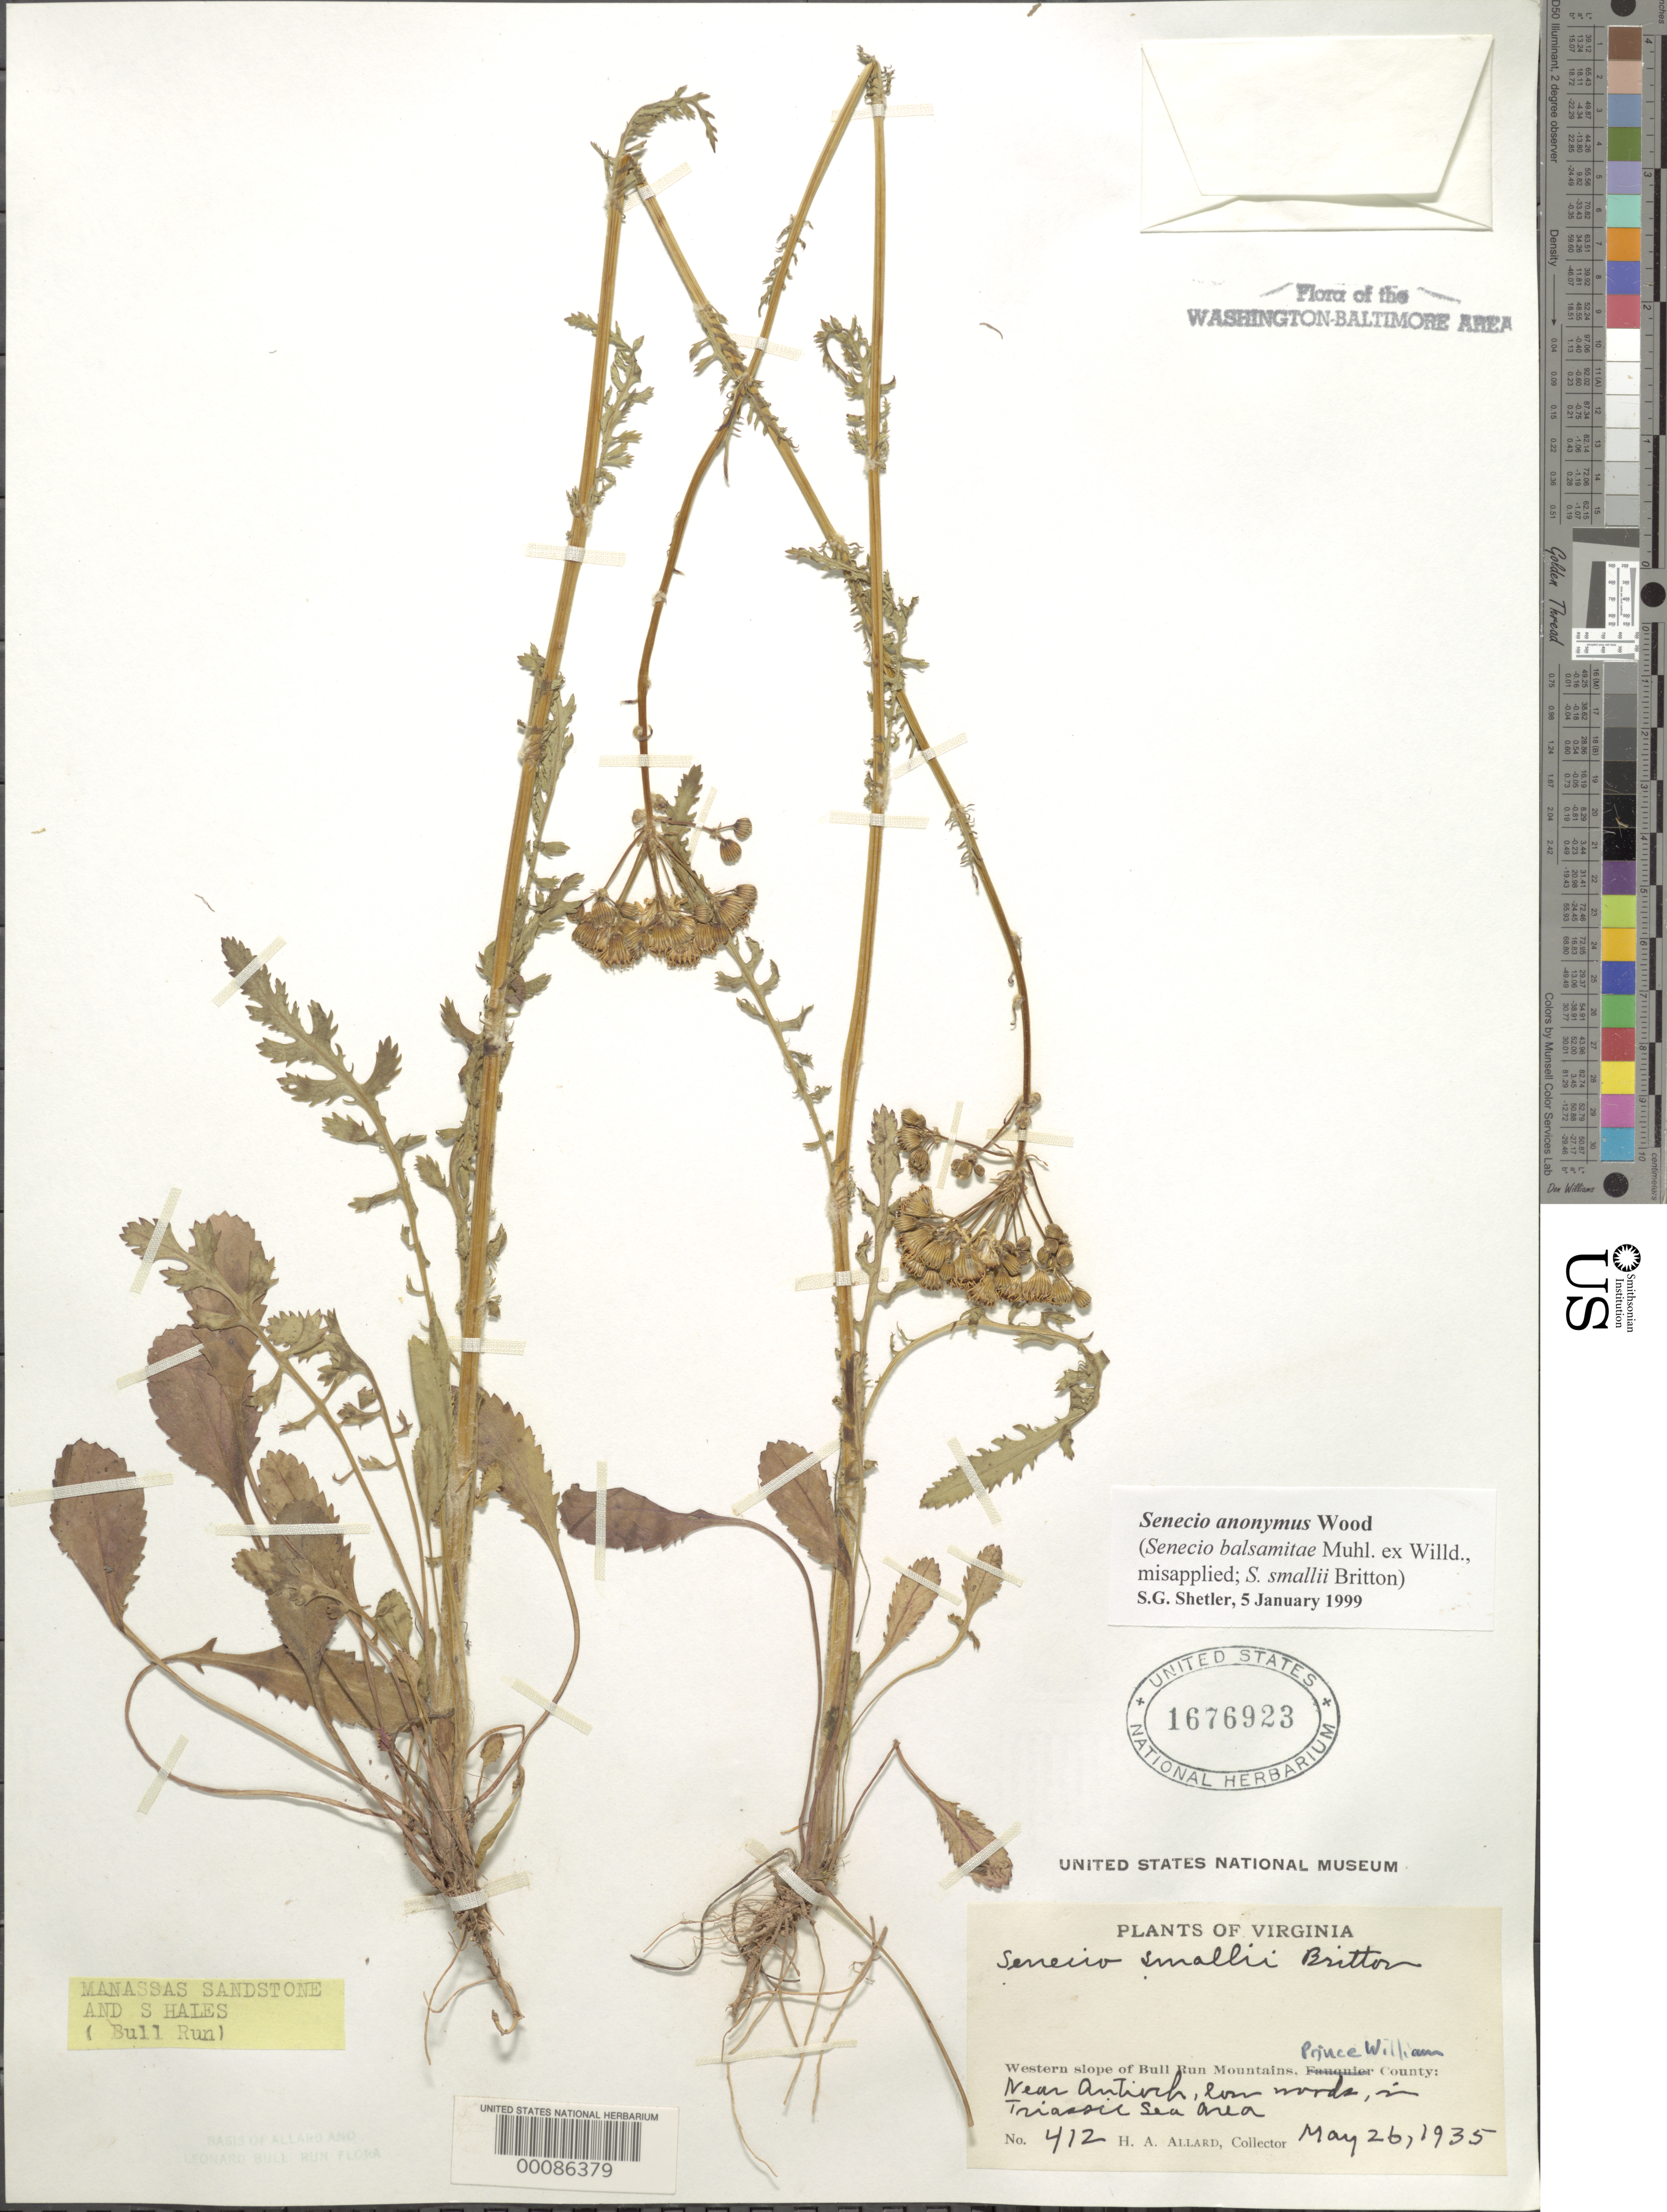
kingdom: Plantae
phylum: Tracheophyta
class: Magnoliopsida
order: Asterales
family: Asteraceae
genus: Packera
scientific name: Packera anonyma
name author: (Alph. Wood) W.A. Weber & Á. Löve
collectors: H. A. Allard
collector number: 412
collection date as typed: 26 May 1935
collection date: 1935-05-26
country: United States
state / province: Virginia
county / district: Prince William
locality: Near Antioch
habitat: Low woods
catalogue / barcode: US 1676923